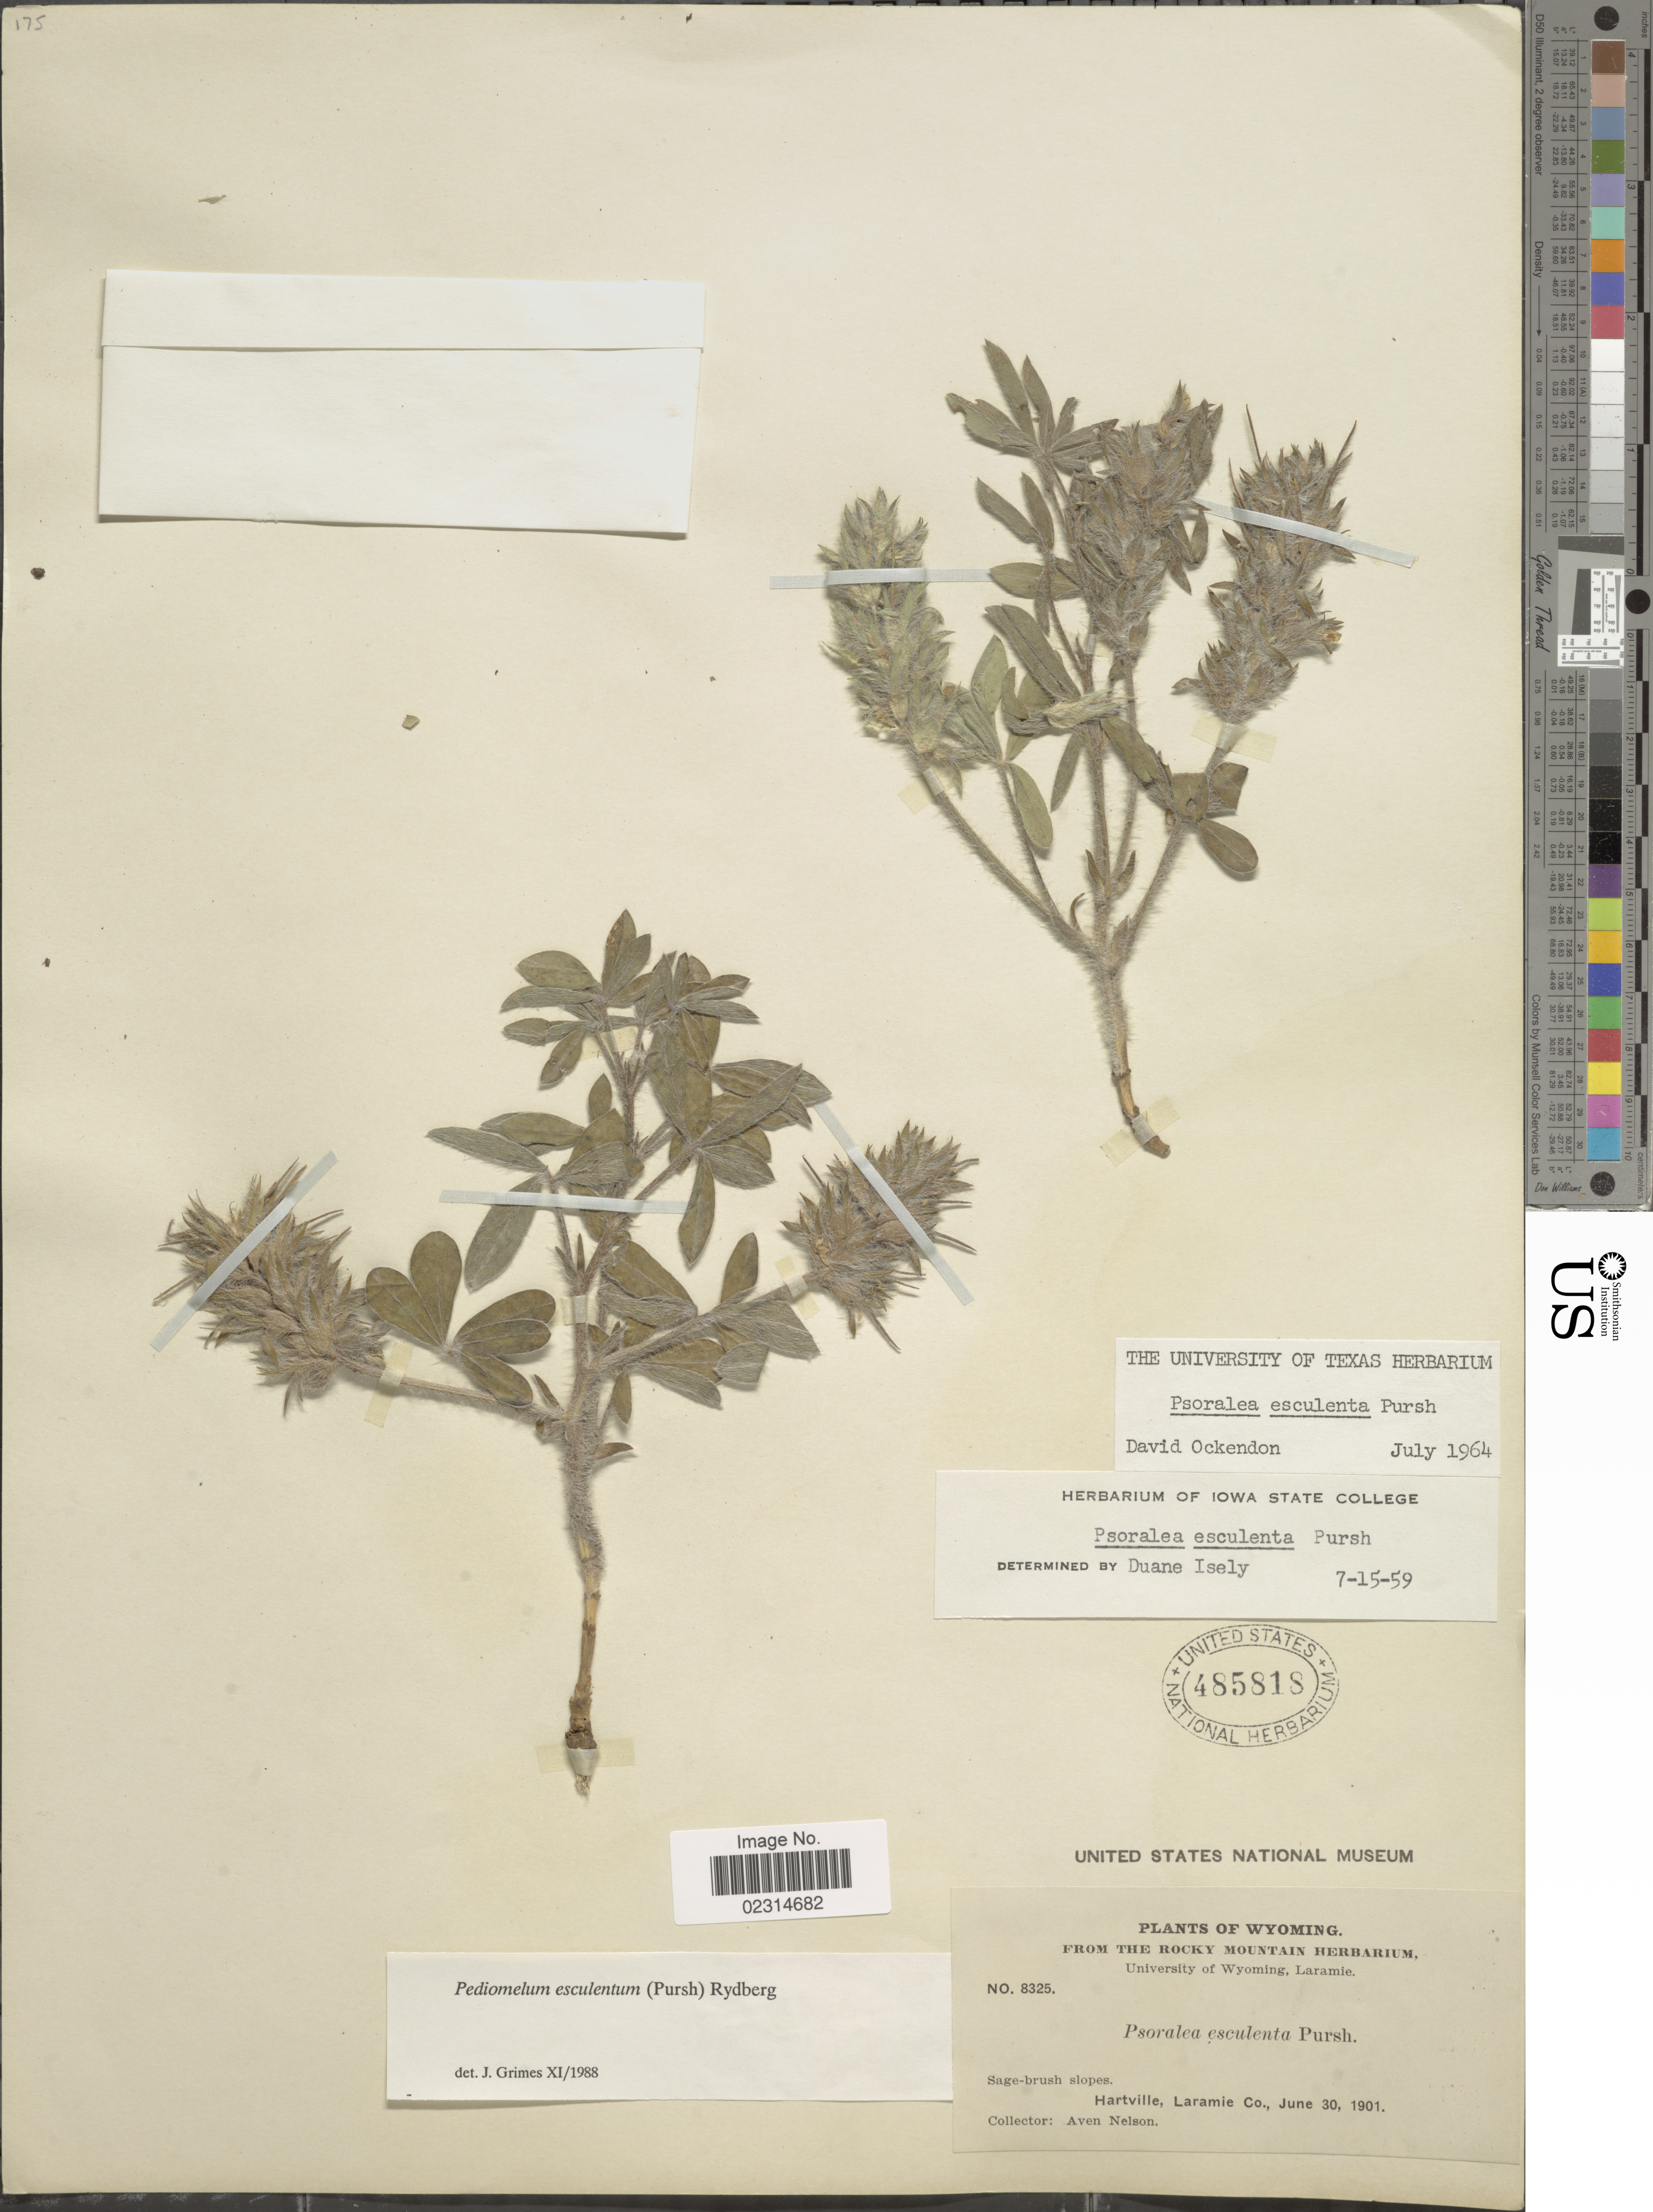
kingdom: Plantae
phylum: Tracheophyta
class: Magnoliopsida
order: Fabales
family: Fabaceae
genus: Pediomelum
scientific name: Pediomelum esculentum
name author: (Pursh) Rydb.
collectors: A. Nelson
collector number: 8325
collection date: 1901-06-30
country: United States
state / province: Wyoming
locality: Sage-brush slopes. Hartville, Laramie Co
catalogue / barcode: US 485818